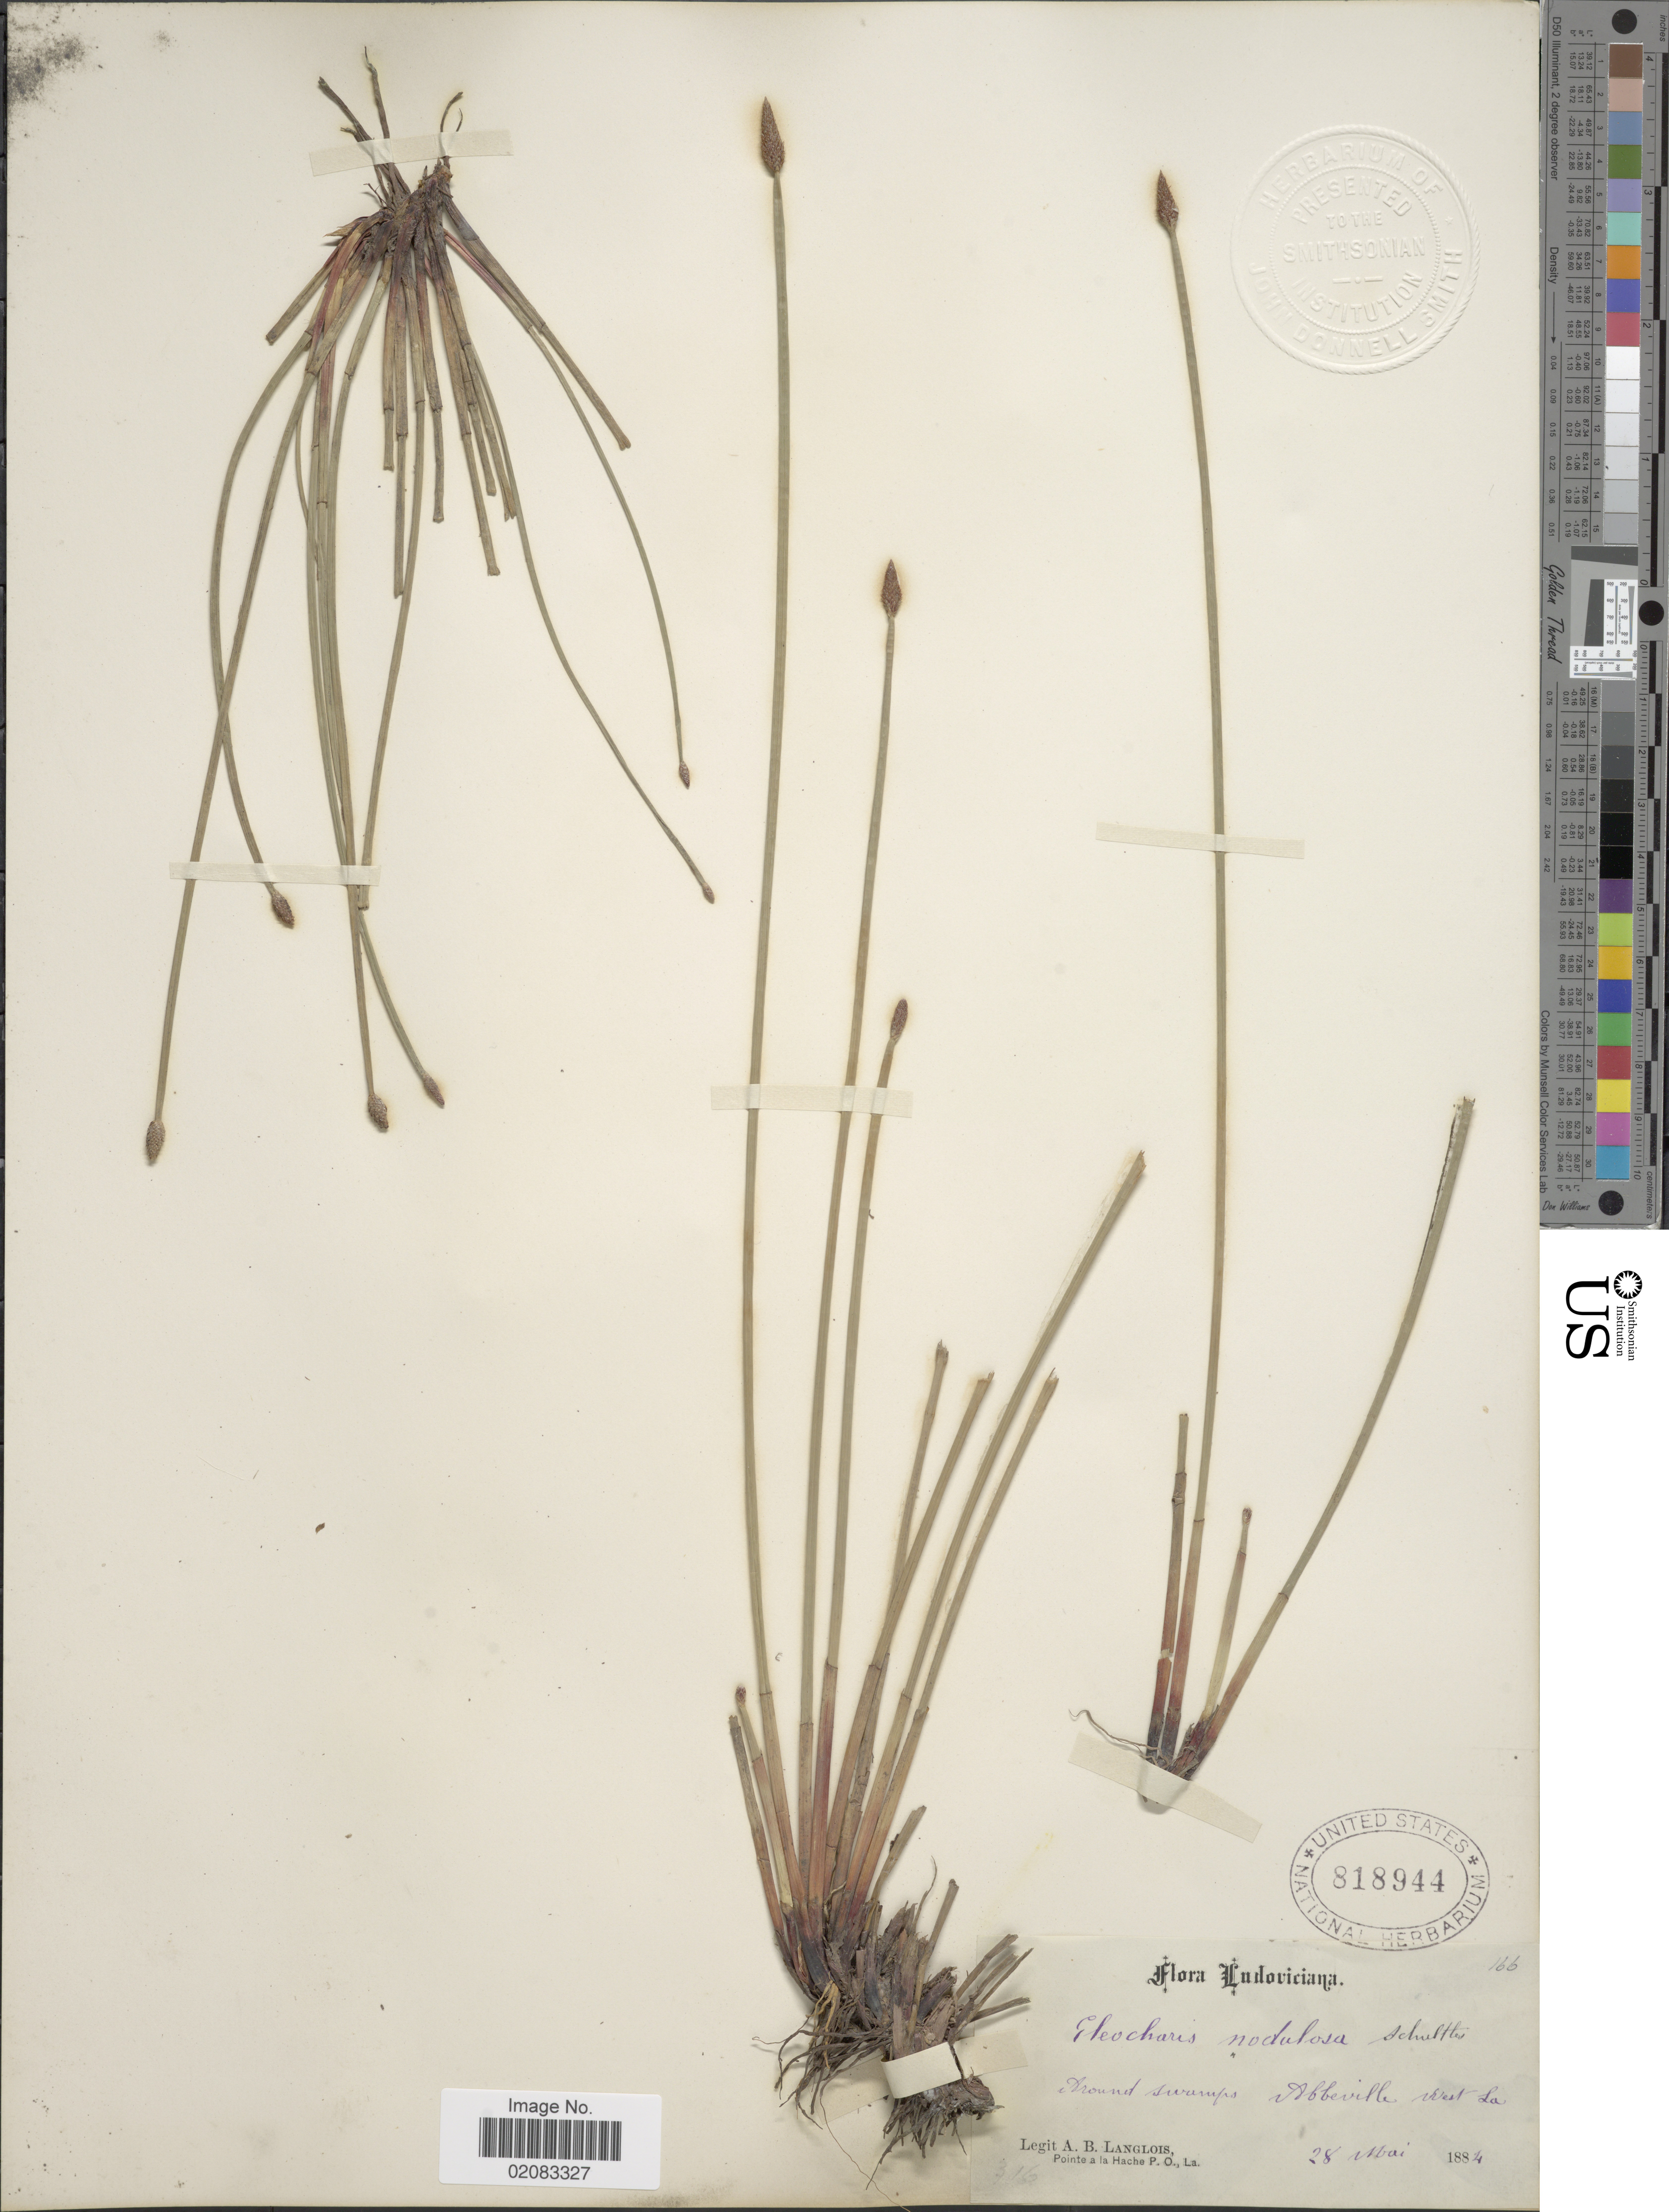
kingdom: Plantae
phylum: Tracheophyta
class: Liliopsida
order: Poales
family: Cyperaceae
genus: Eleocharis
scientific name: Eleocharis montana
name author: (Kunth) Roem. & Schult.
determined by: Strong, Mark T., (BOT), Smithsonian Institution - National Museum of Natural History (UNITED STATES)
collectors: A. Langlois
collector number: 166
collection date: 1884-05-28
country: United States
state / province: Louisiana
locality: Around swamps Abbeville, West La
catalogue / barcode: US 818944